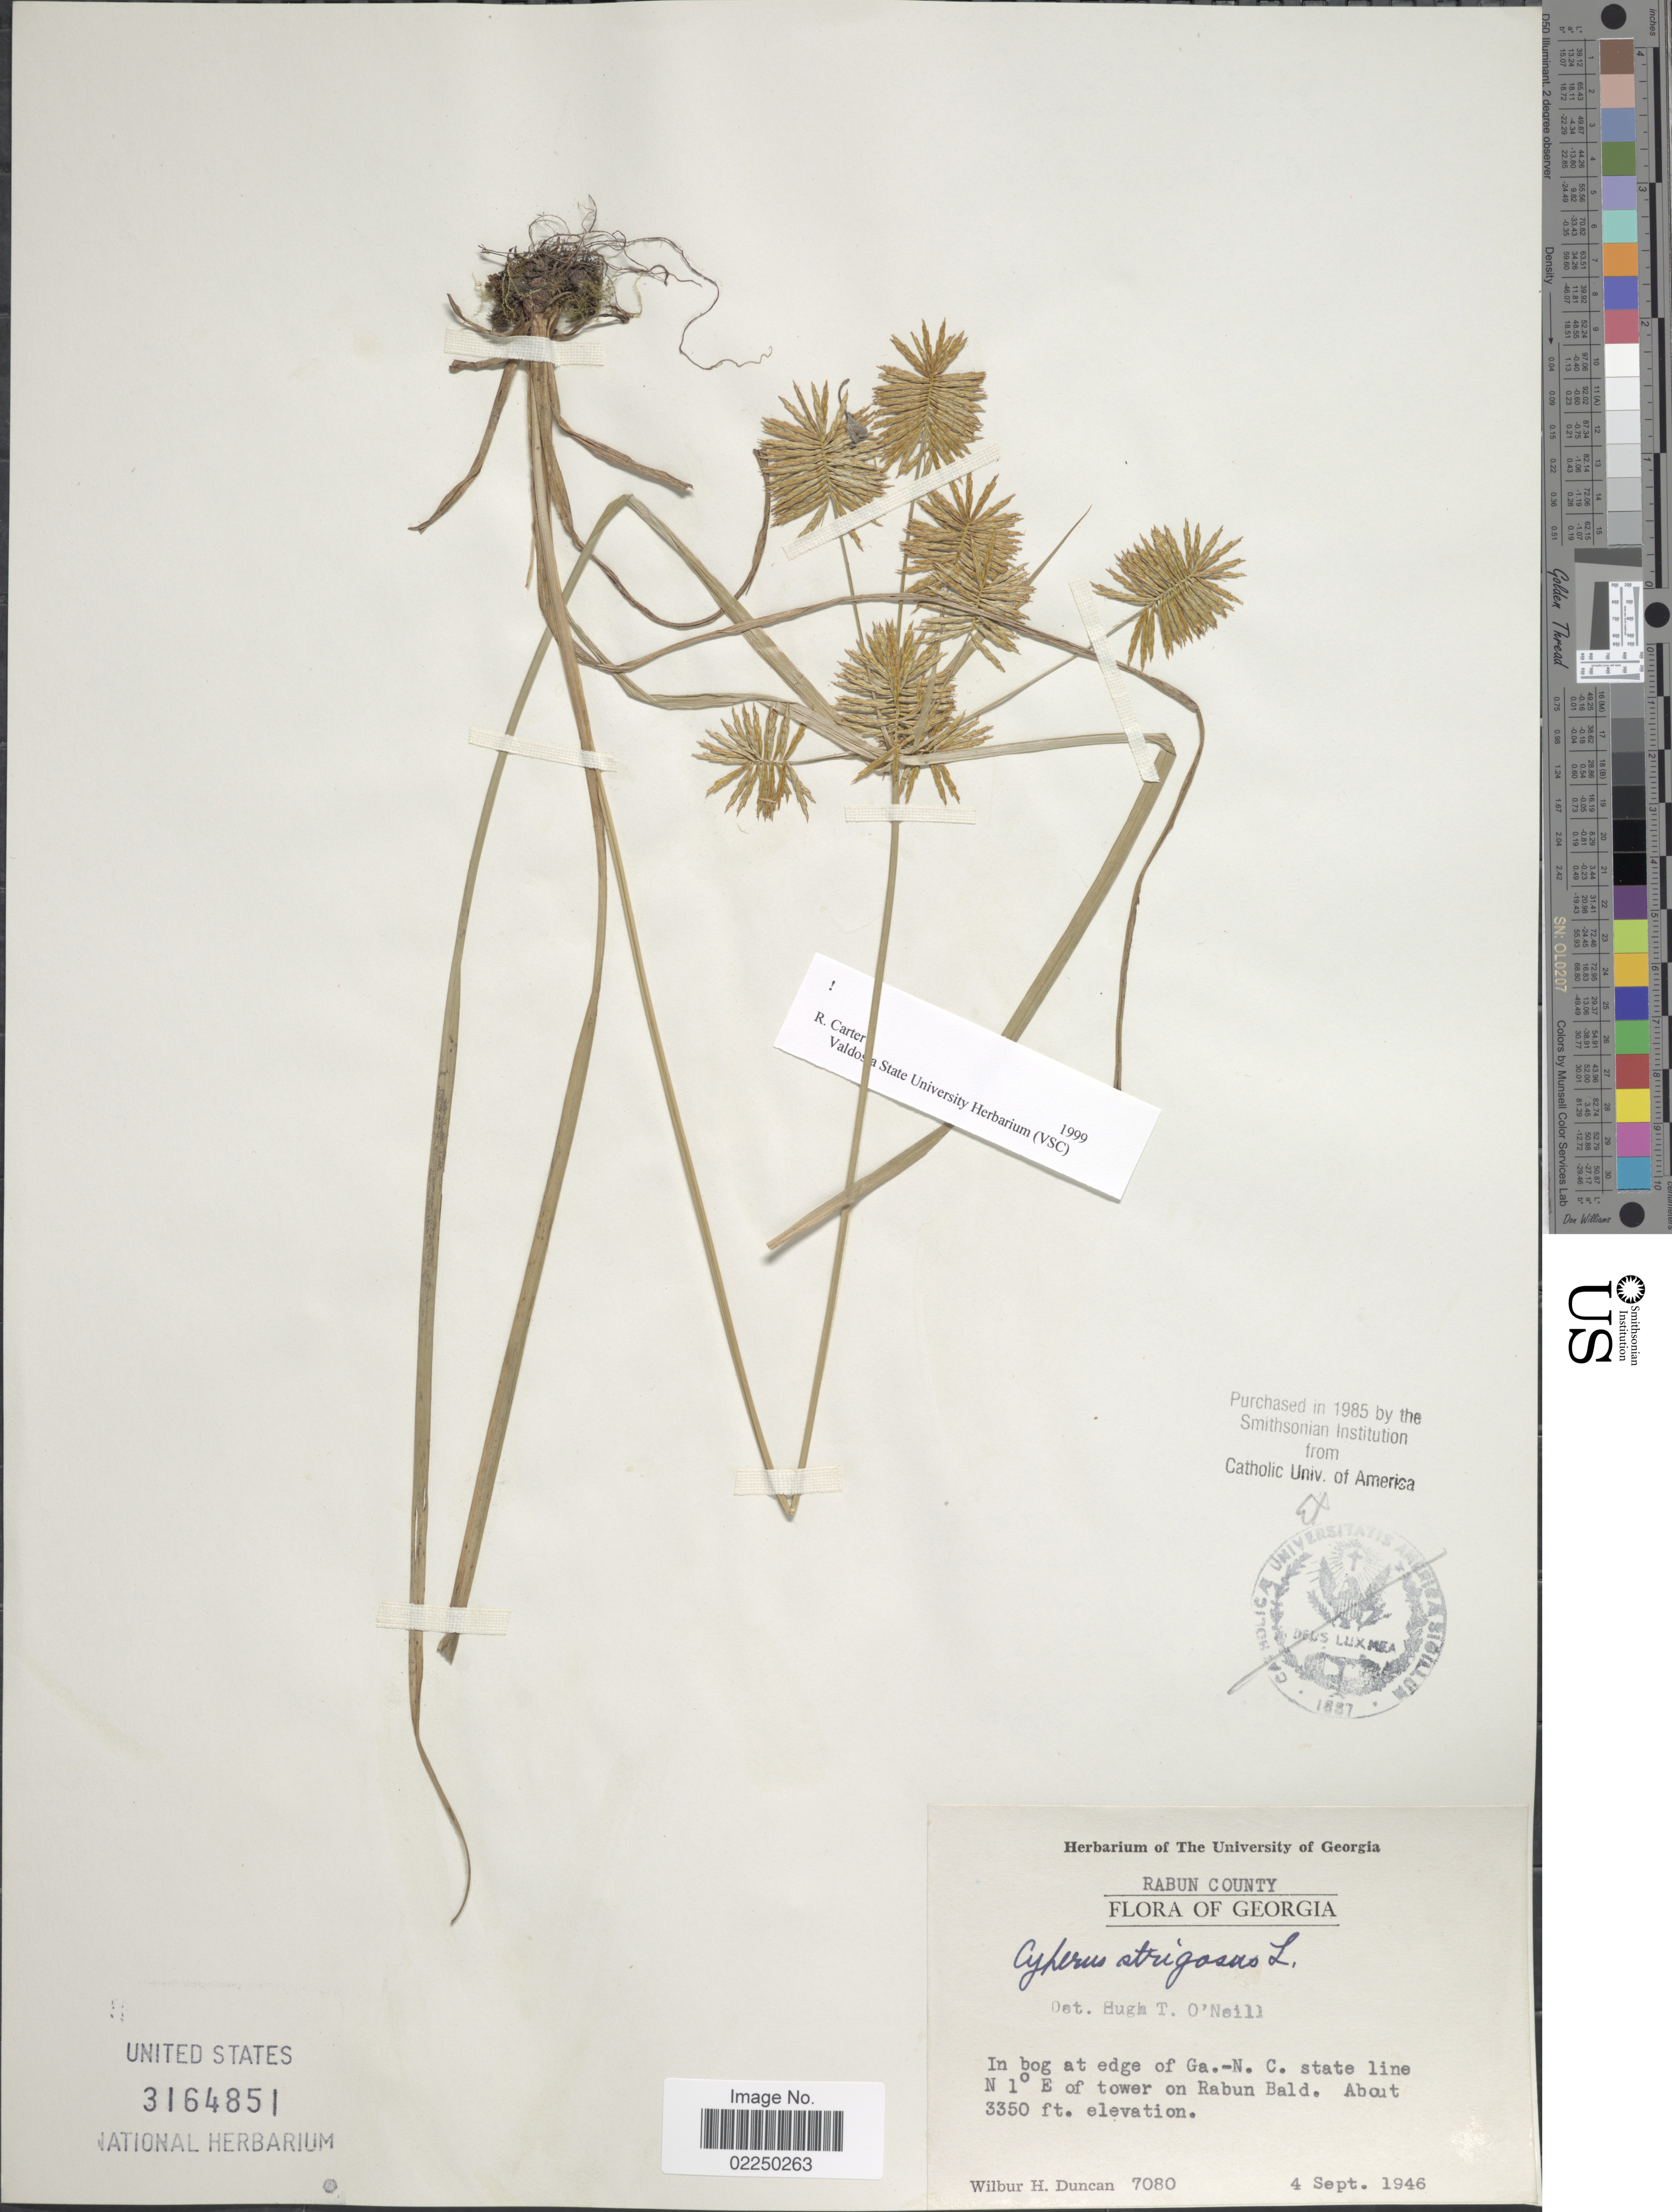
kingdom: Plantae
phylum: Tracheophyta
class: Liliopsida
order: Poales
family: Cyperaceae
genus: Cyperus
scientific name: Cyperus strigosus L.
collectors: W. H. Duncan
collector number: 7080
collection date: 1946-09-04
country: United States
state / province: Georgia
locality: Rabun County, in bog at edge of Ga., -N.C. state line of tower on Rabun Bald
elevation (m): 1021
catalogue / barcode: US 3164851